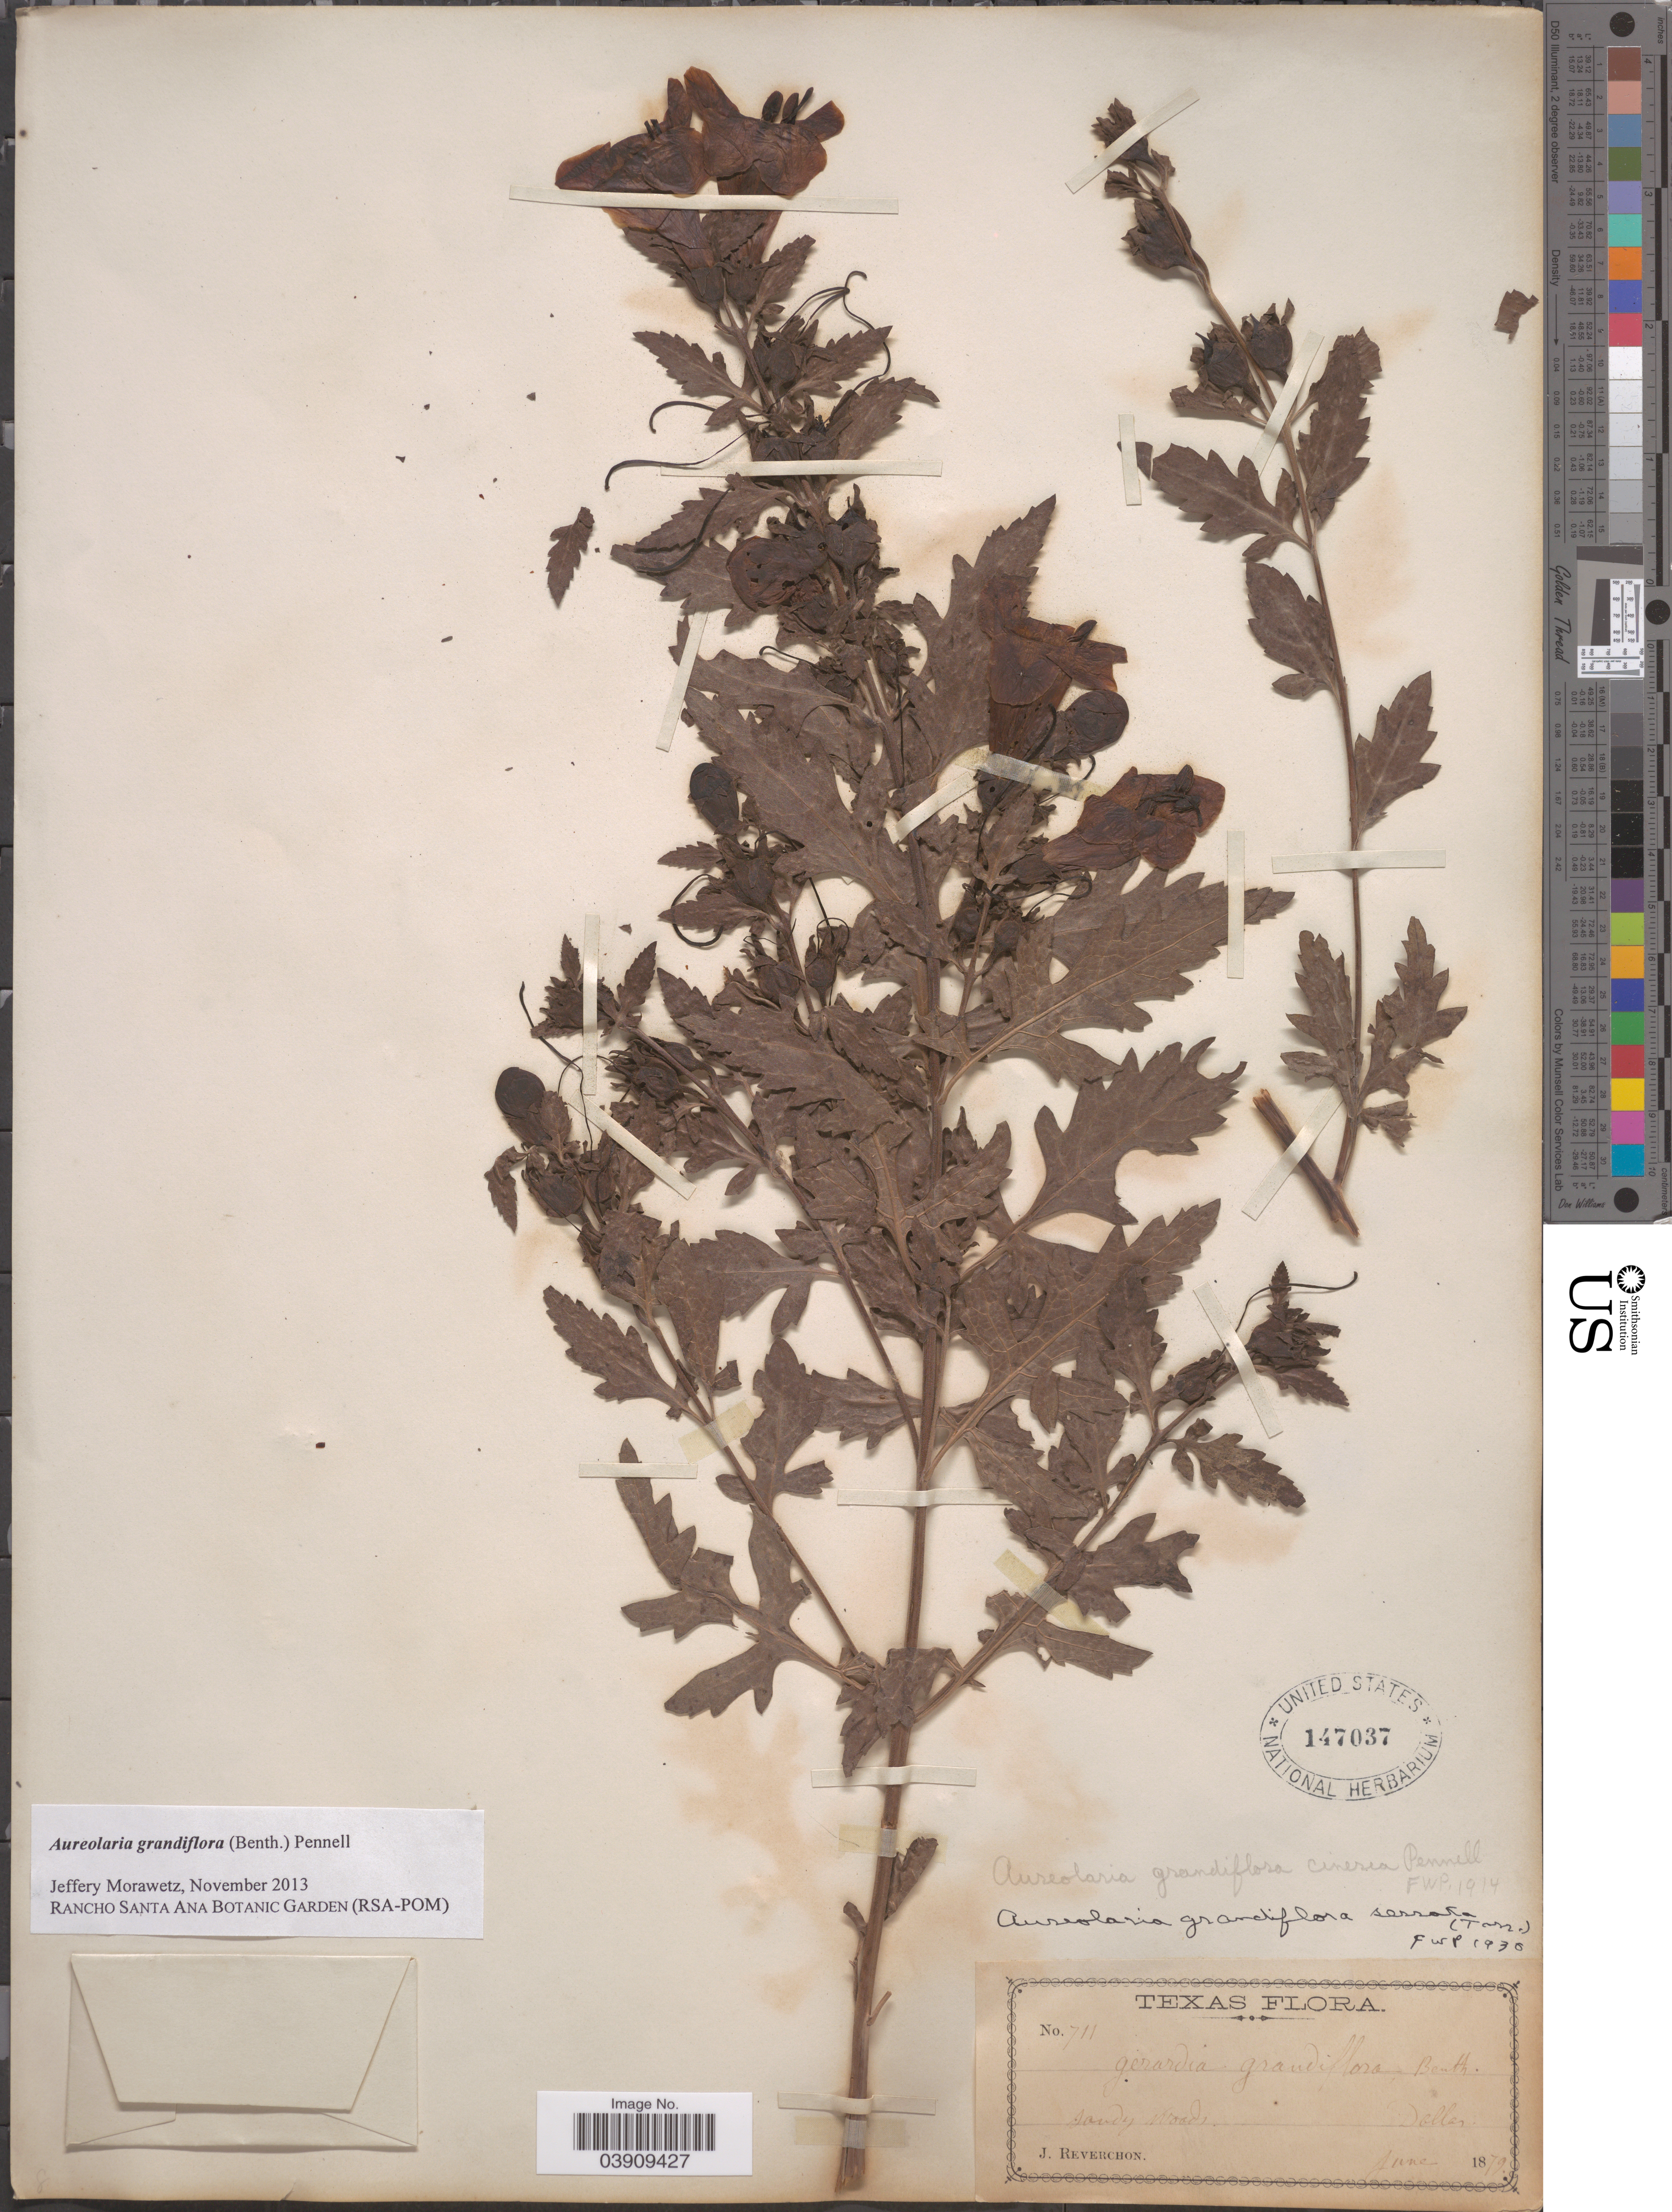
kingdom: Plantae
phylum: Tracheophyta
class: Magnoliopsida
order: Lamiales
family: Orobanchaceae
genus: Aureolaria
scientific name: Aureolaria grandiflora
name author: (Benth.) Pennell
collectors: J. Reverchon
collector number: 711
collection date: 1879-06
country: United States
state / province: Texas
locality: Dallas.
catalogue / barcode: US 147037